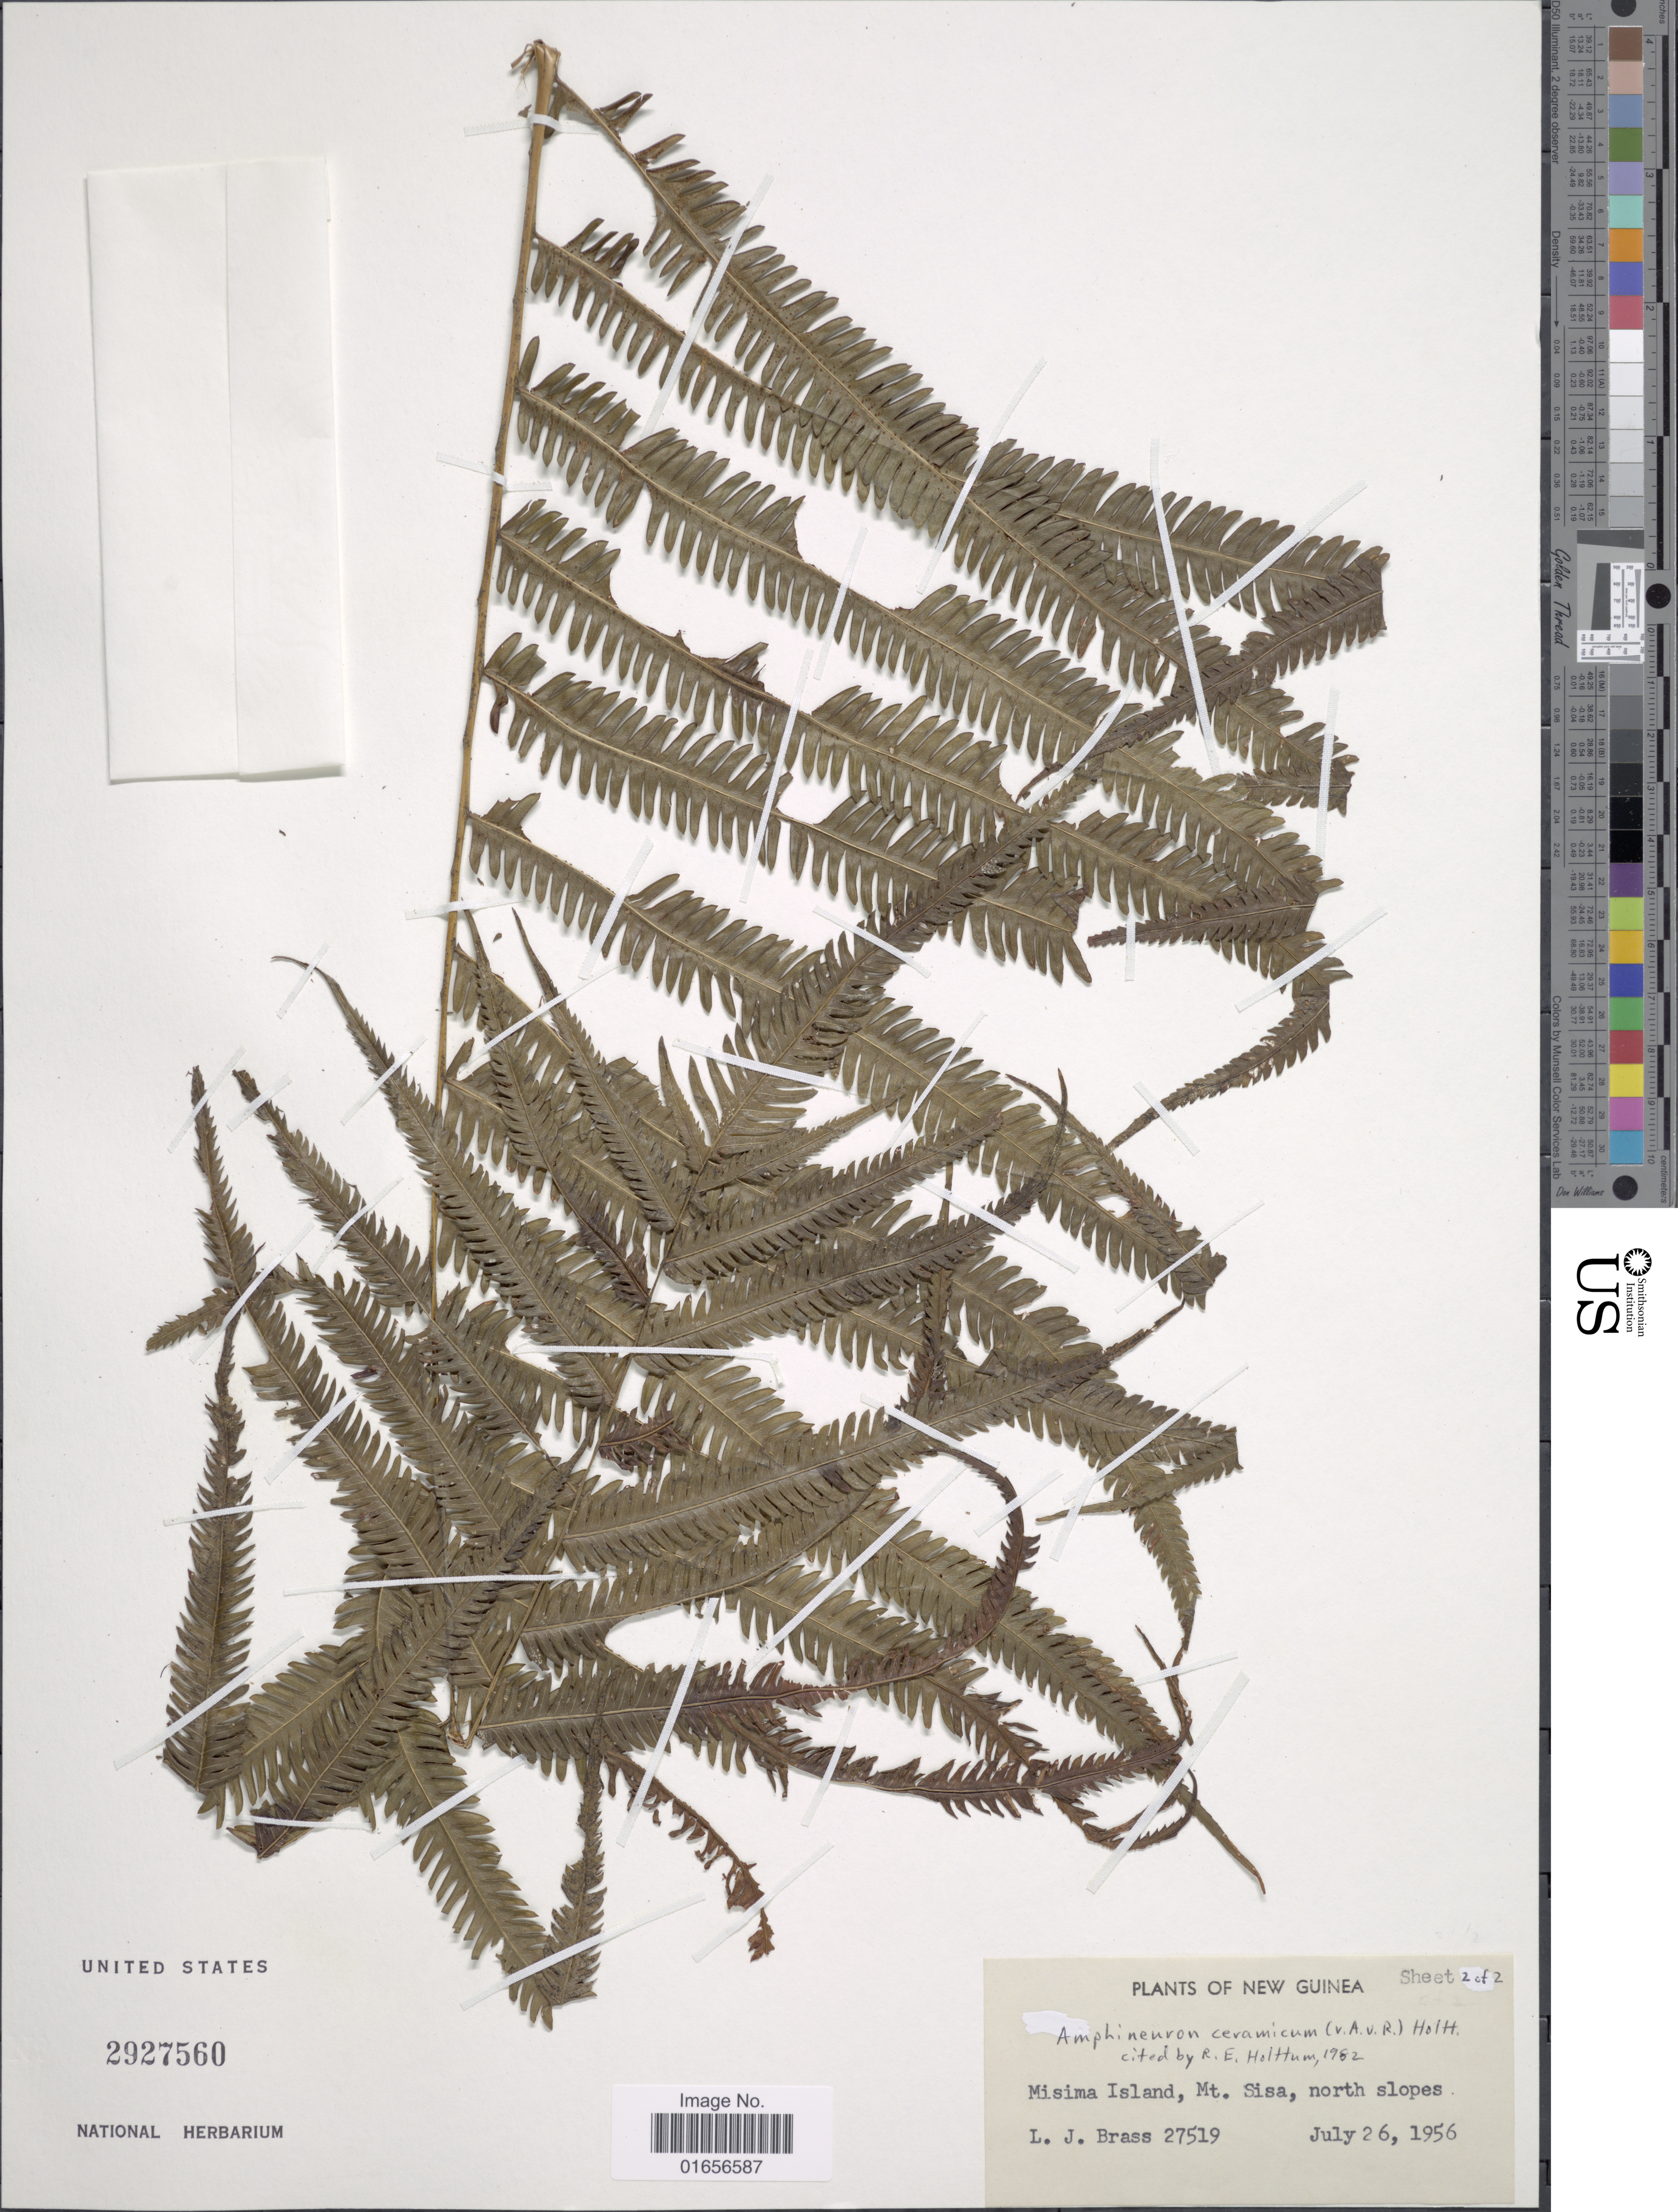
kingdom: Plantae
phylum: Tracheophyta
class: Polypodiopsida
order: Polypodiales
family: Thelypteridaceae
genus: Amphineuron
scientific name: Amphineuron ceramicum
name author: (Alderw.) Holttum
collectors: L. J. Brass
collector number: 27519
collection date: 1956-07-26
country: Papua New Guinea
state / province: Milne Bay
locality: New Guinea, Misima Island, Mt. Sisa, north slopes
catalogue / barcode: US 2927560